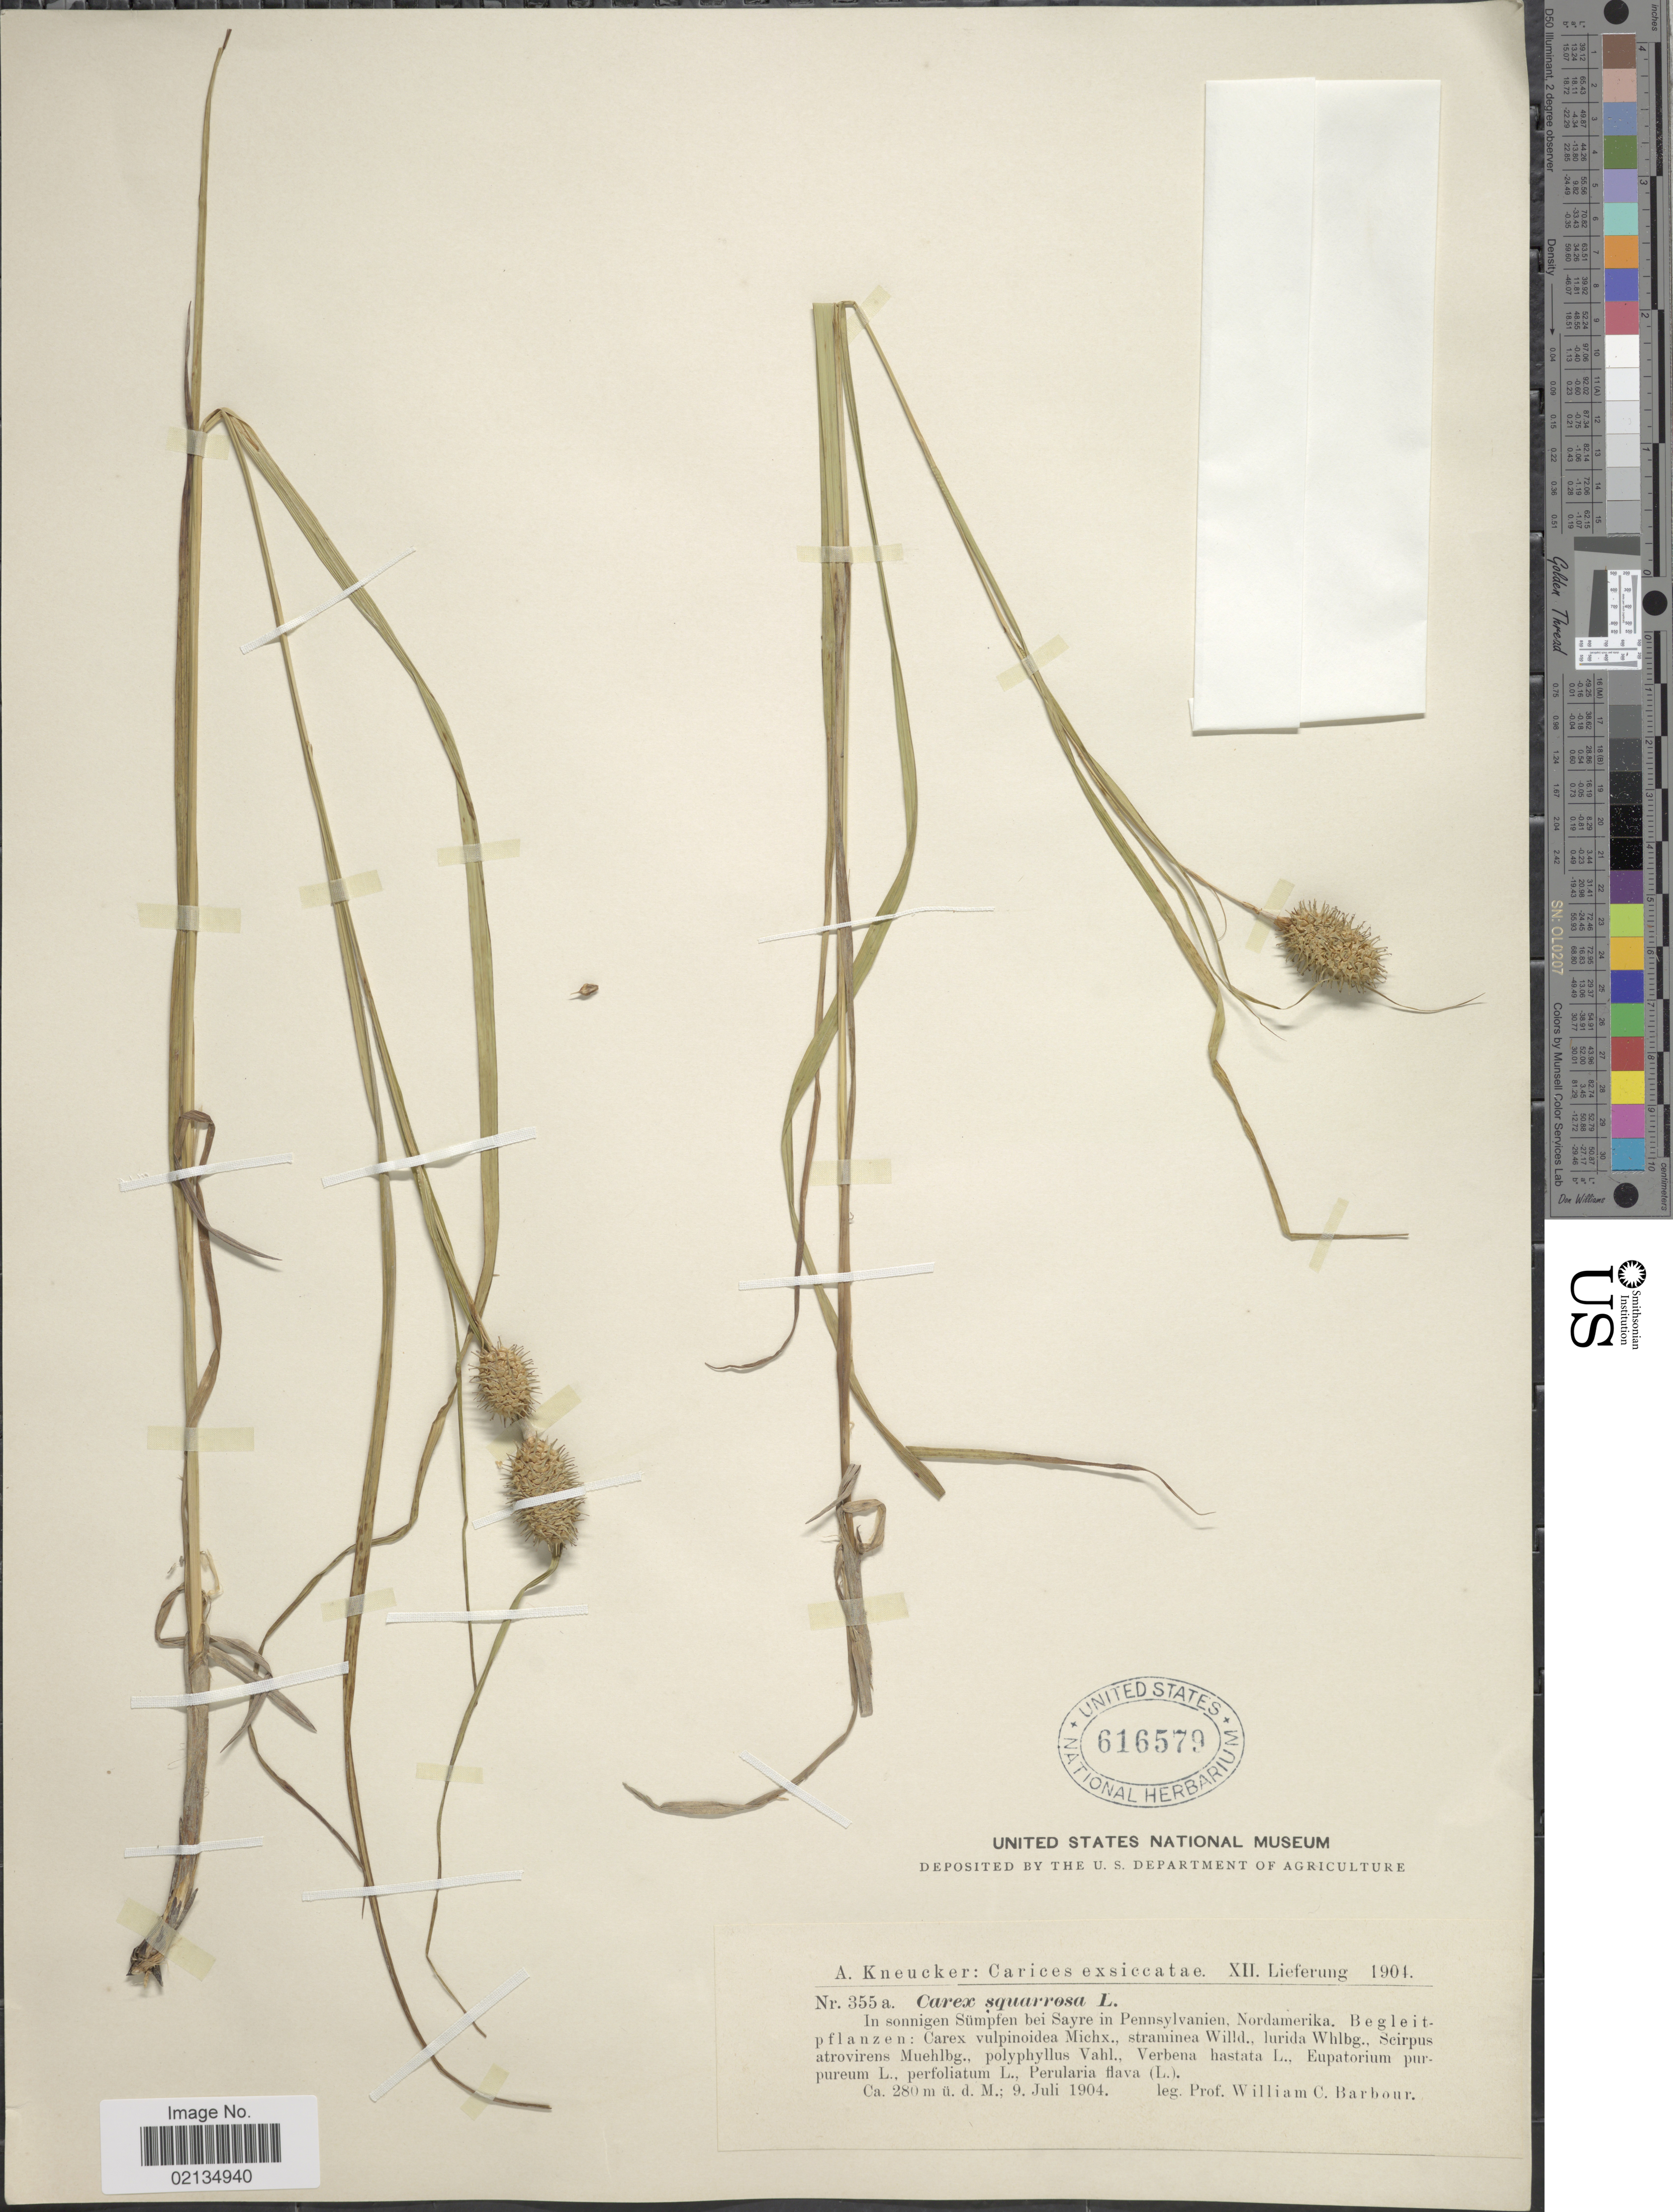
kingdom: Plantae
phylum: Tracheophyta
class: Liliopsida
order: Poales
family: Cyperaceae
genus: Carex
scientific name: Carex squarrosa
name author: L.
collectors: W. Barbour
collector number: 355a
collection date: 1904-07-09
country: United States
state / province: Pennsylvania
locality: In sonnigen Sumpfen bei Sayre in Pennsylvanien, Nordamerika.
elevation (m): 280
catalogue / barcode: US 616579